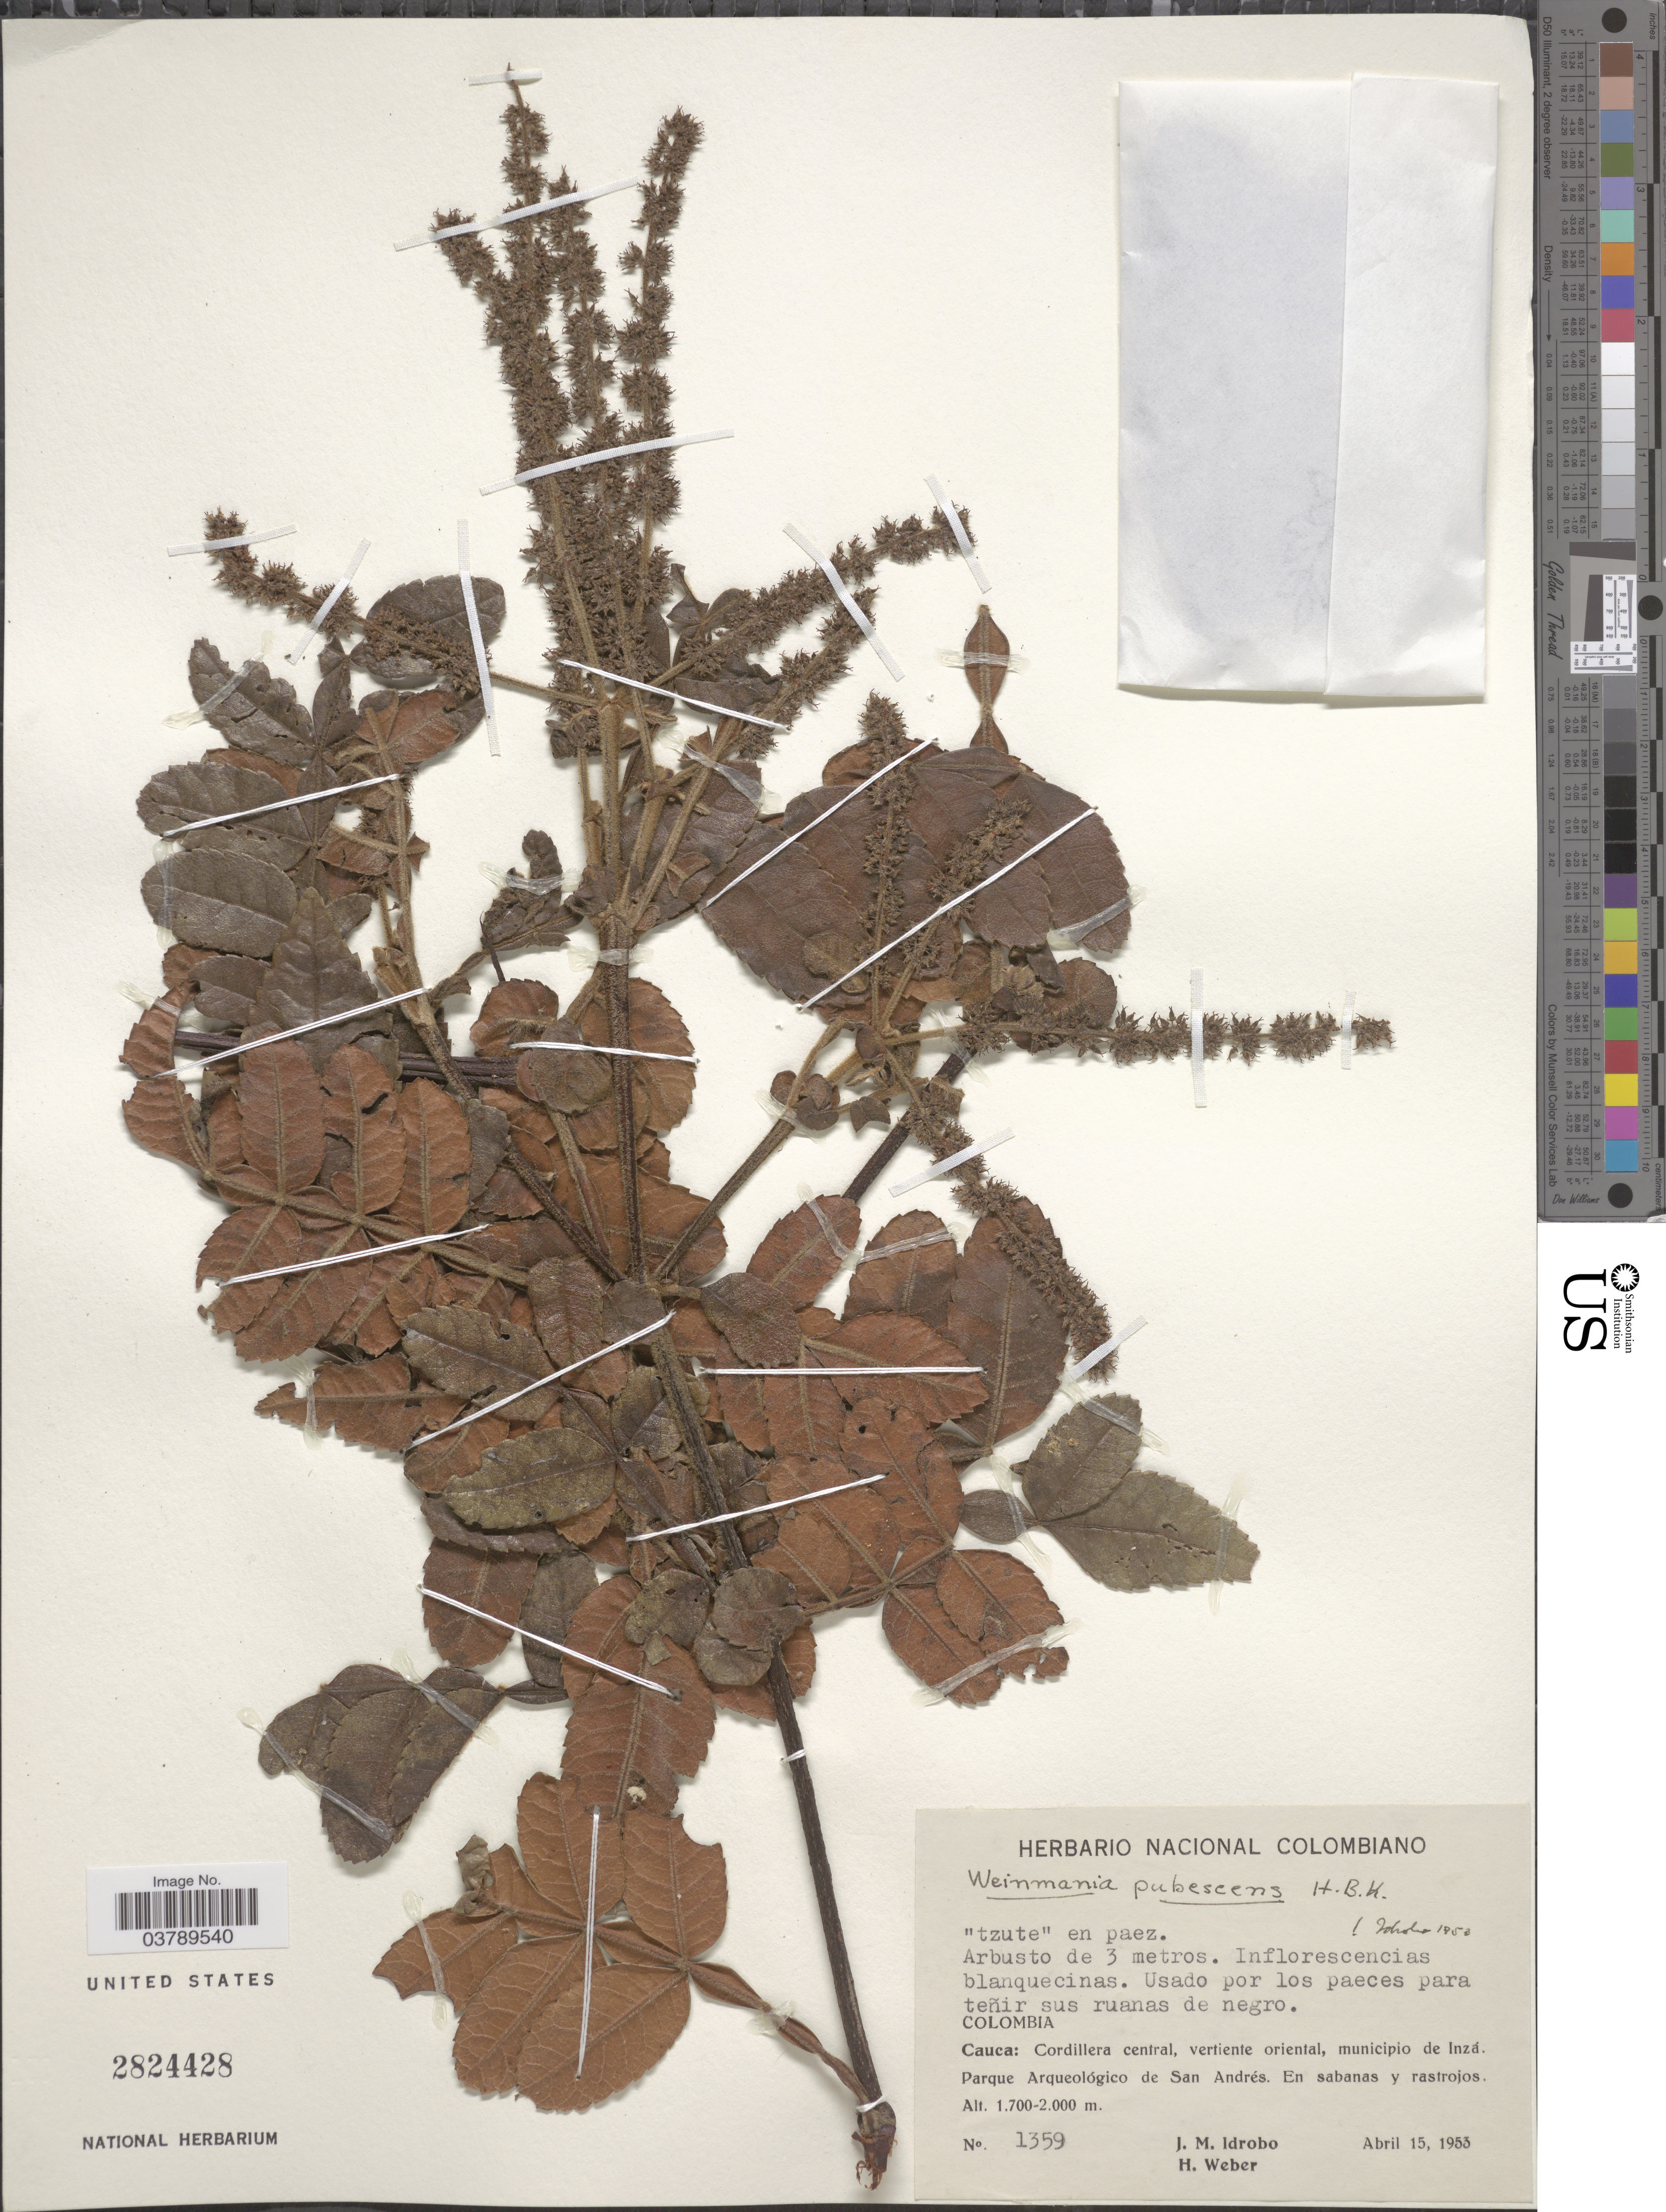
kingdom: Plantae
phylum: Tracheophyta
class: Magnoliopsida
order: Oxalidales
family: Cunoniaceae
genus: Weinmannia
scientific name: Weinmannia pubescens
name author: Kunth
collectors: J. M. Idrobo & H. Weber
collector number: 1359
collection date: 1953-04-15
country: Colombia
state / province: Cauca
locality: Cordillera central, vertiente oriental, municipio de Inzá. Parque Arqueológico de San André. En sabanas y rastrojos.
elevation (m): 1700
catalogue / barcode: US 2824428